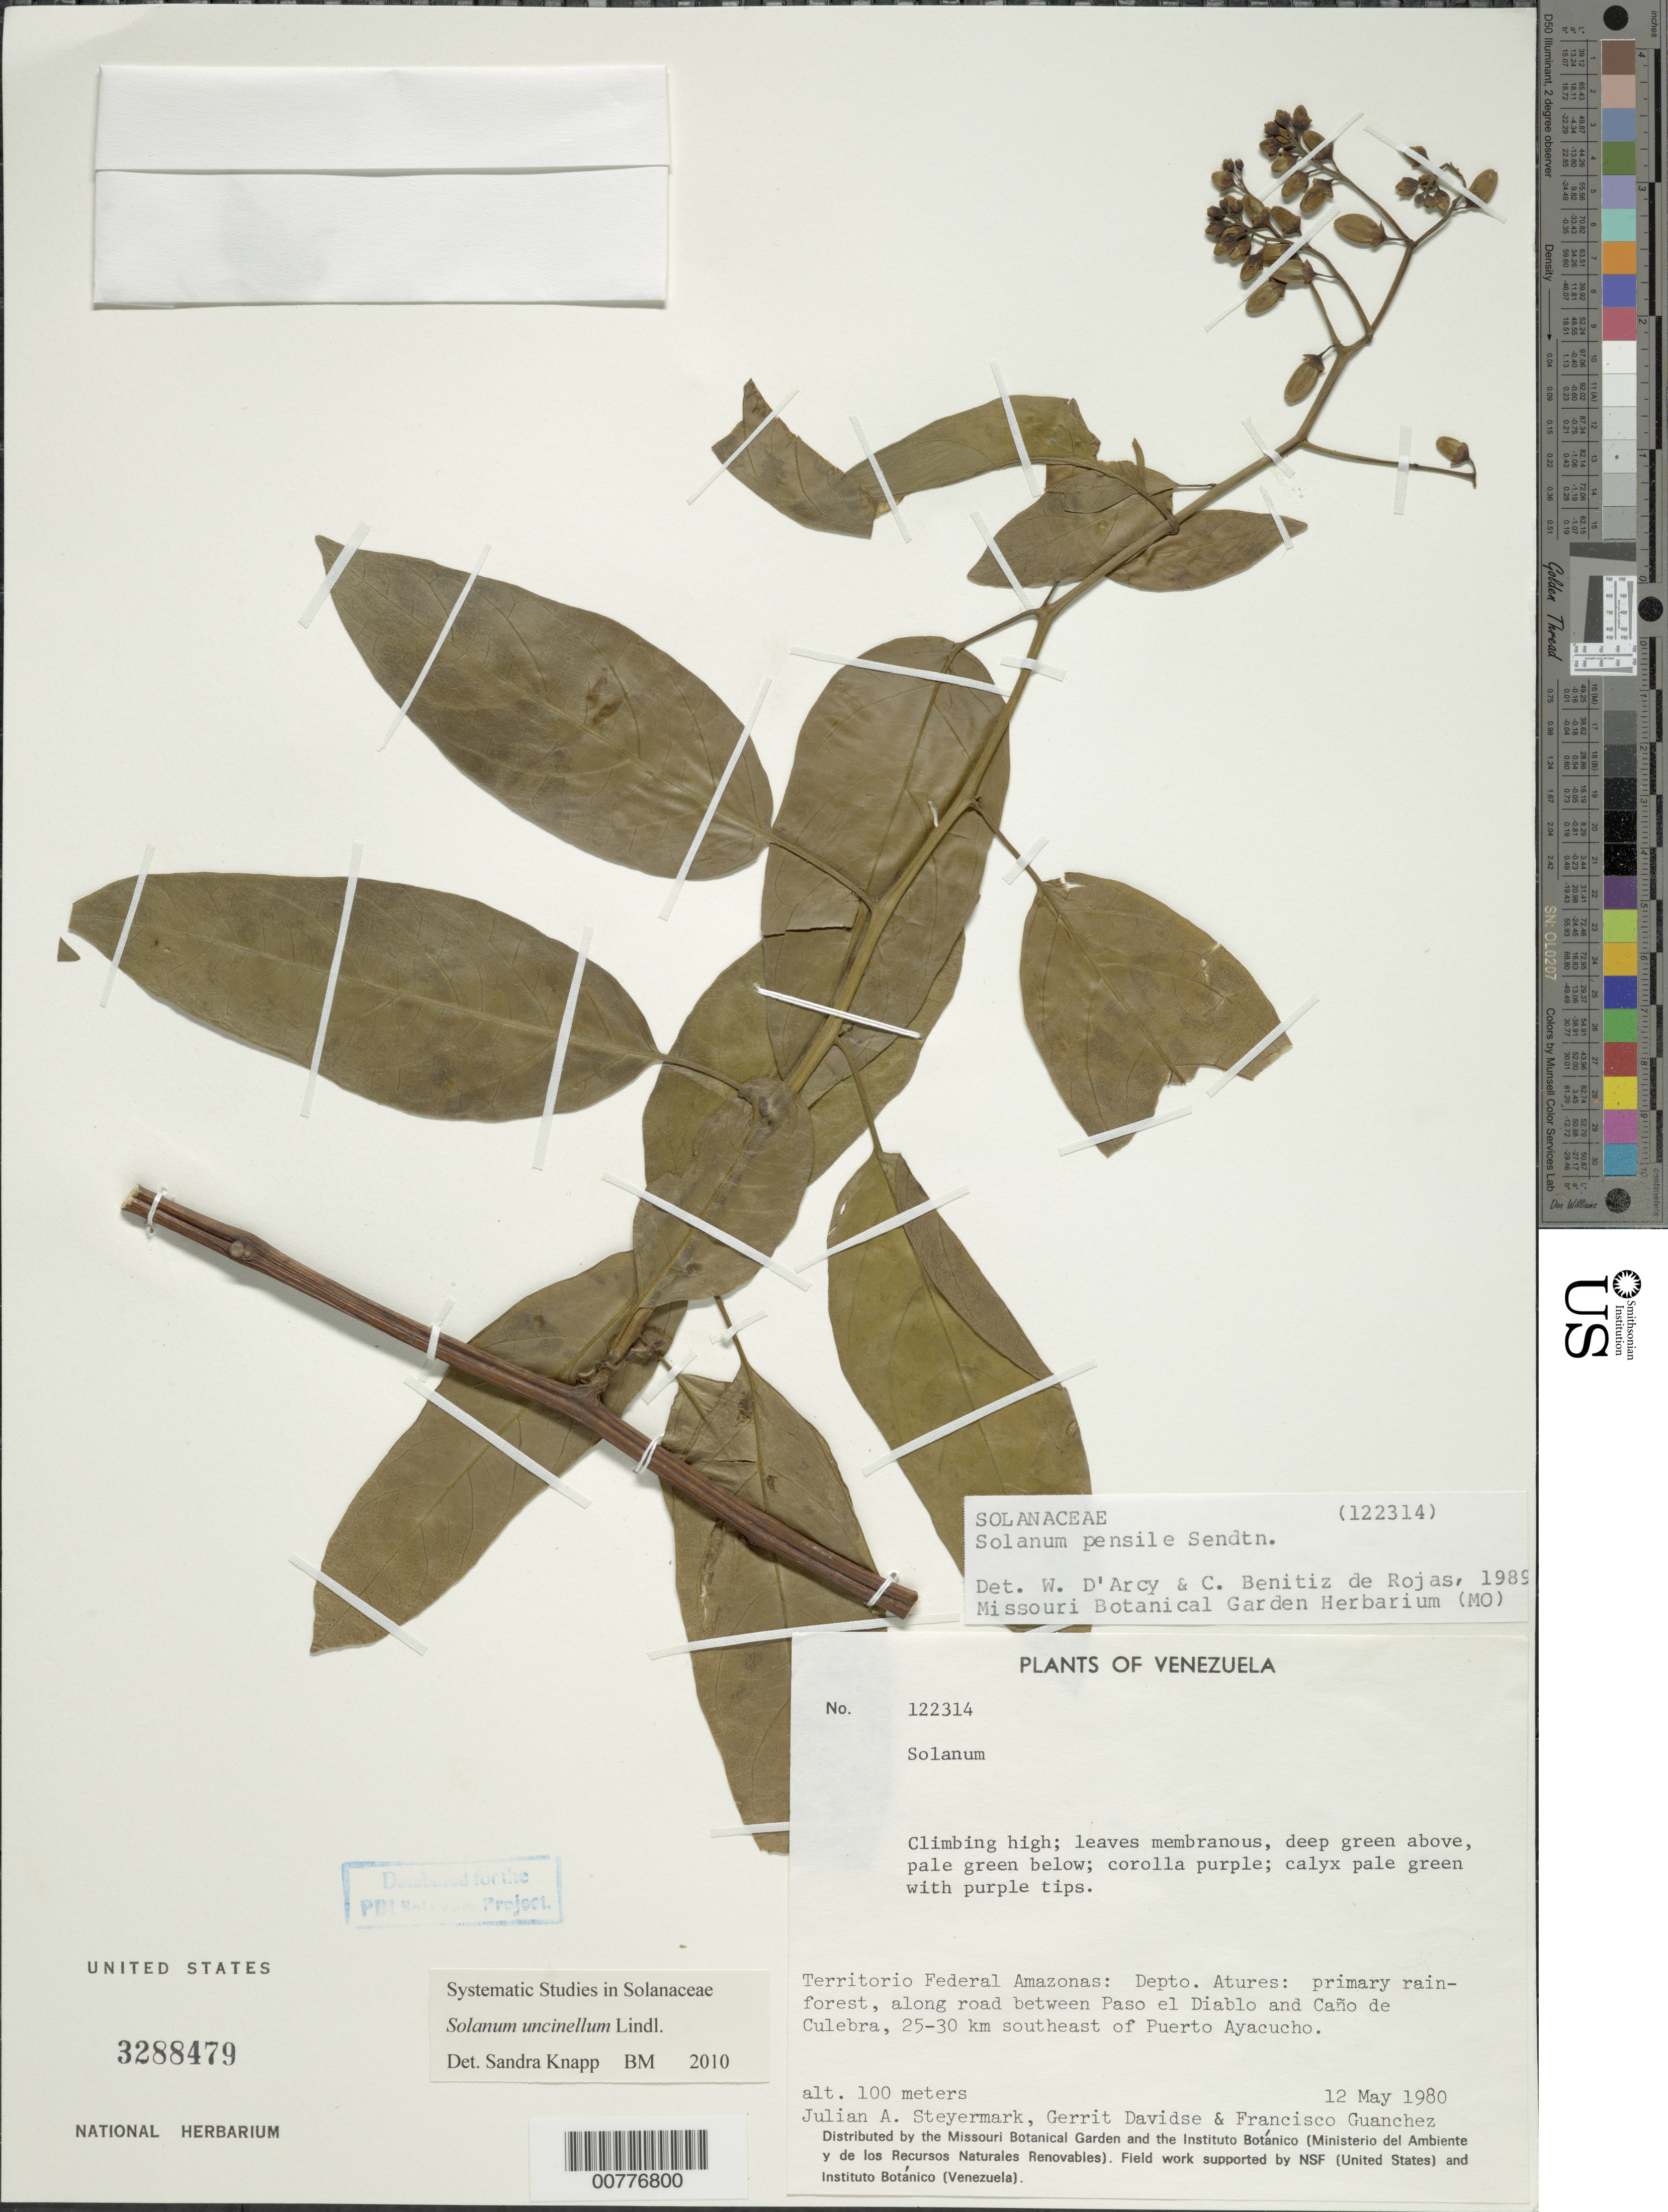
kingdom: Plantae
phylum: Tracheophyta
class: Magnoliopsida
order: Solanales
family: Solanaceae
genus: Solanum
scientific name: Solanum uncinellum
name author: Lindl.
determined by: Knapp, S. D.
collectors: J. Steyermark, G. Davidse & F. Guánchez M.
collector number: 122314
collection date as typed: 5 May 1980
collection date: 1980-05-05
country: Venezuela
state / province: Amazonas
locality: Dpto. Atures, betw Paso el Diablo and Caño de Culebra; 25-30 km SE Puerto Ayacucho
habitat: Primary rainforest.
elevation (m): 100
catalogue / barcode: US 3288479